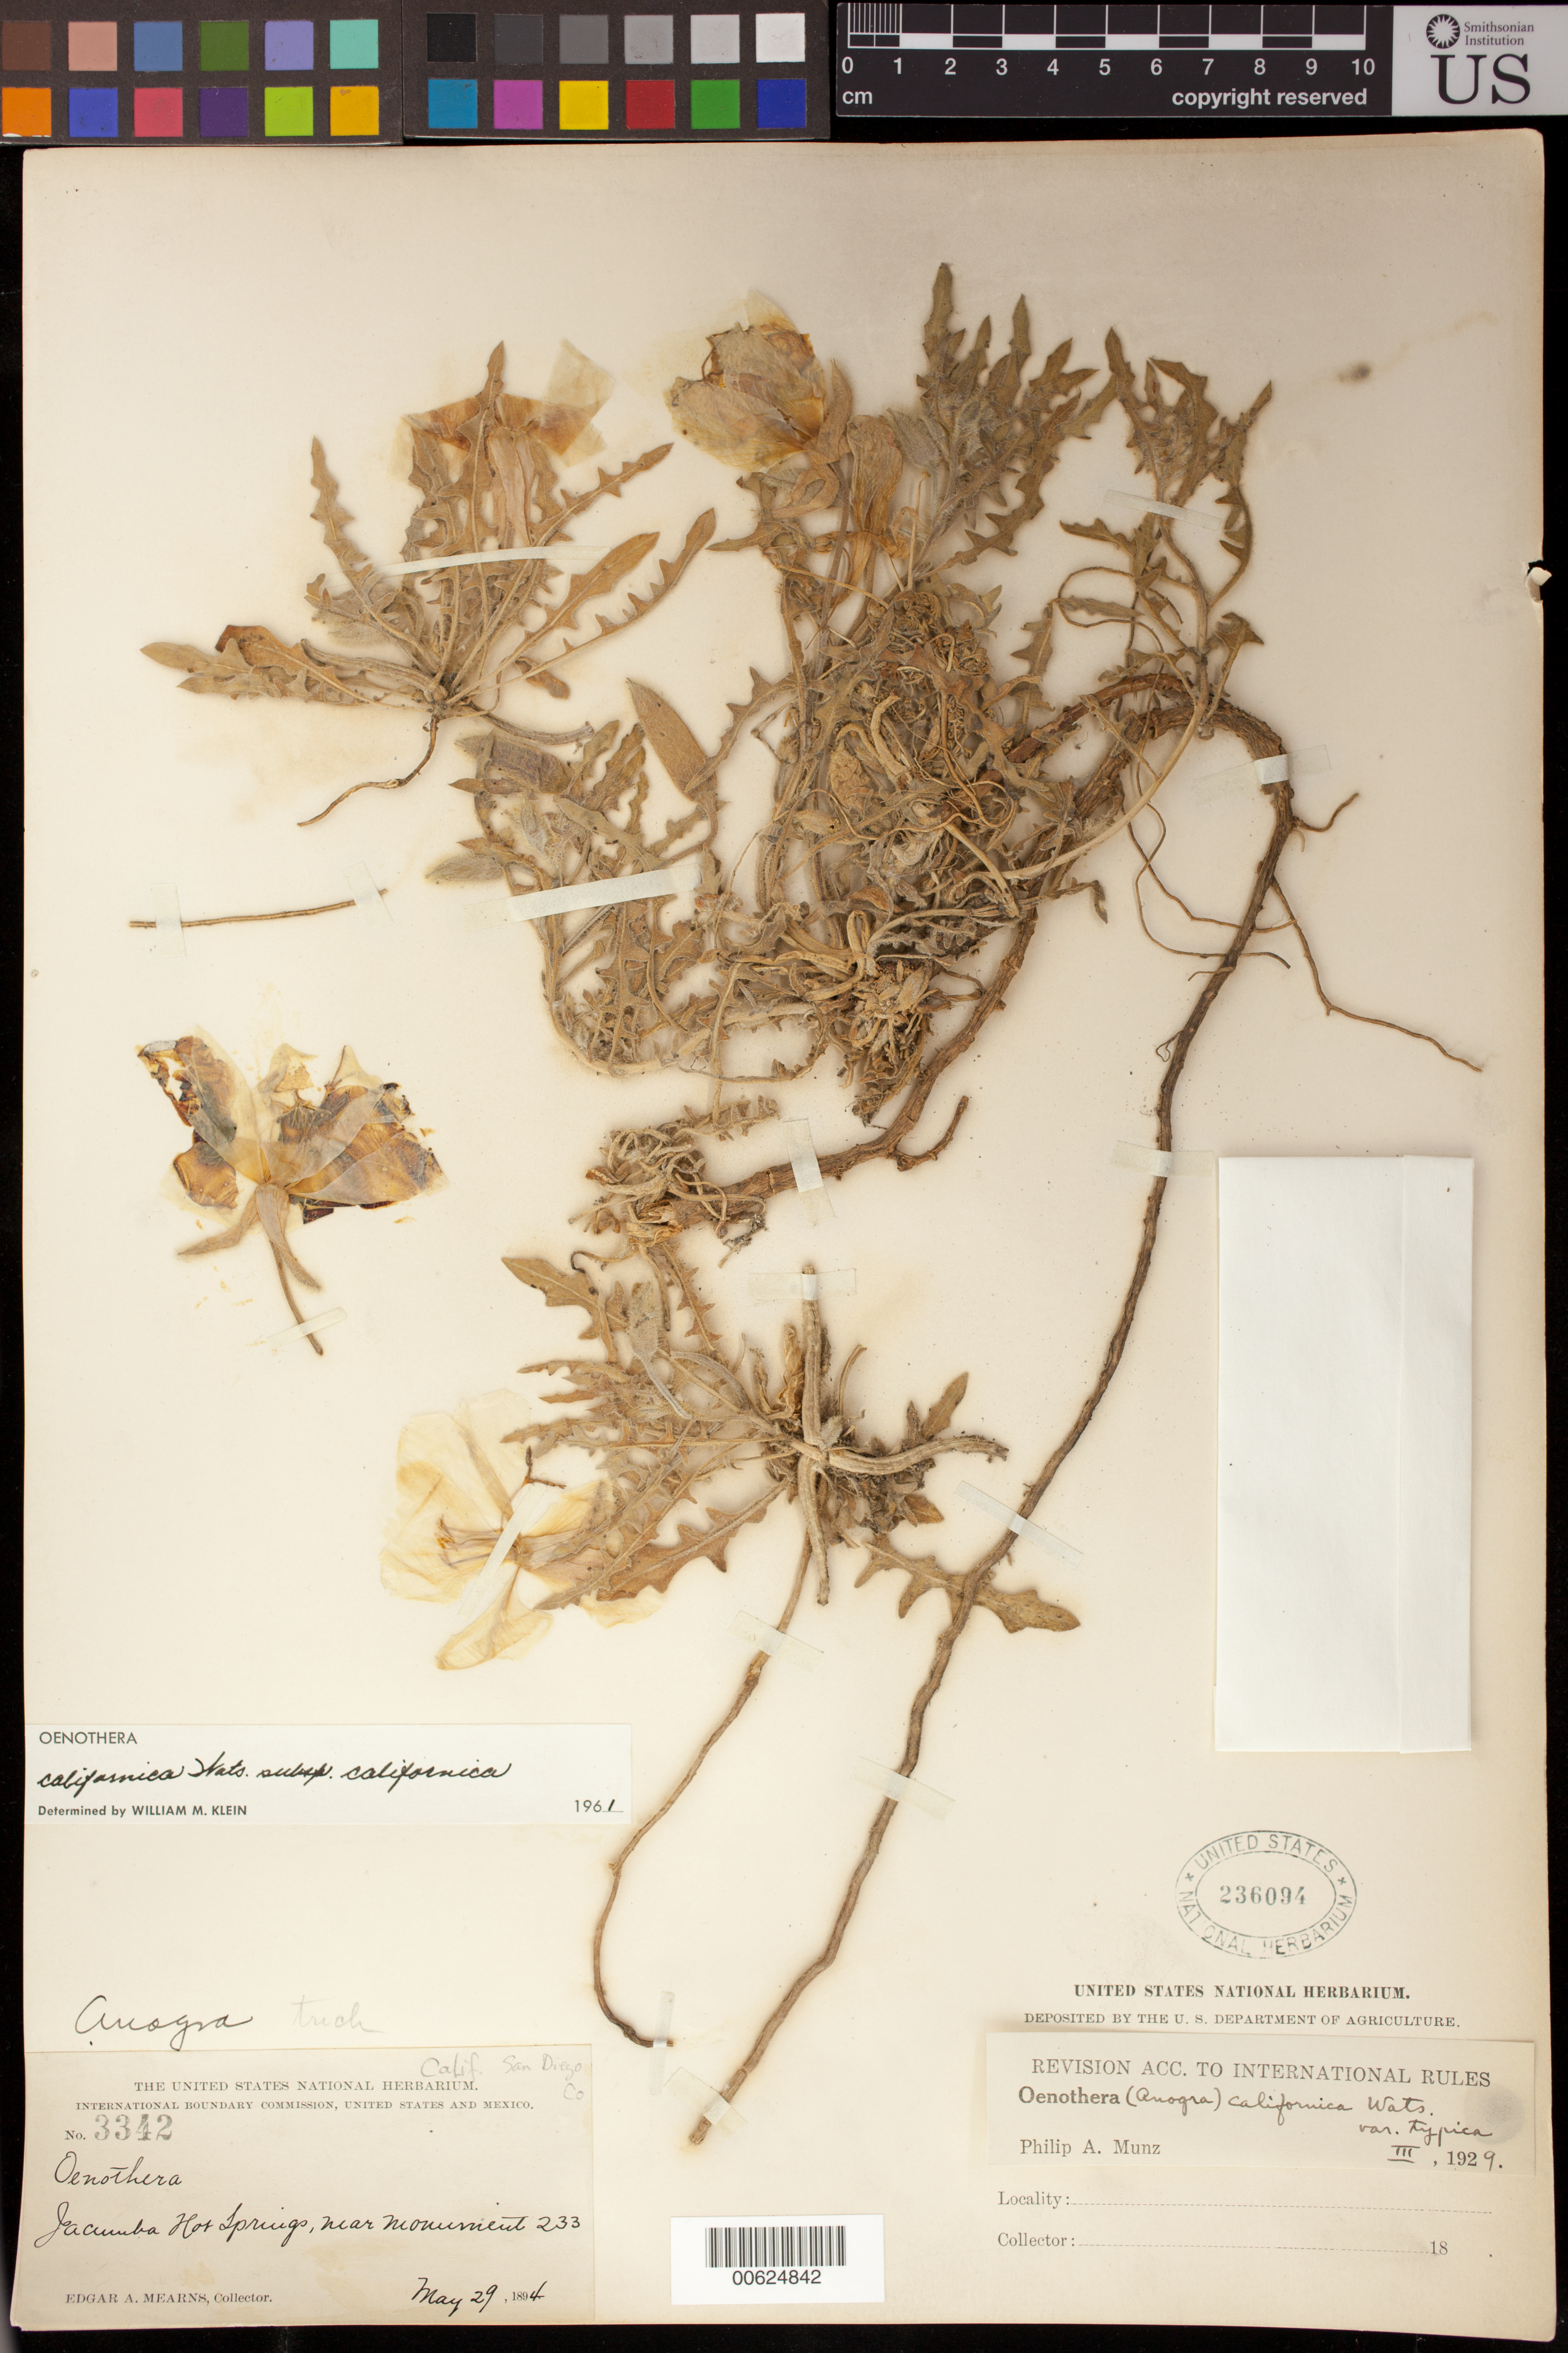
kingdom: Plantae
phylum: Tracheophyta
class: Magnoliopsida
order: Myrtales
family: Onagraceae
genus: Oenothera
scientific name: Oenothera avita subsp. californica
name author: (S. Watson) W.L. Wagner & Gandhi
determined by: Wagner, W. L., (BOT), Smithsonian Institution - National Museum of Natural History (UNITED STATES)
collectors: E. A. Mearns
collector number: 3342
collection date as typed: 29 May 1894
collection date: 1894-05-29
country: United States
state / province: California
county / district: San Diego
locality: Jacumba Hot Springs, near Monument 233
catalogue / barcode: US 236094